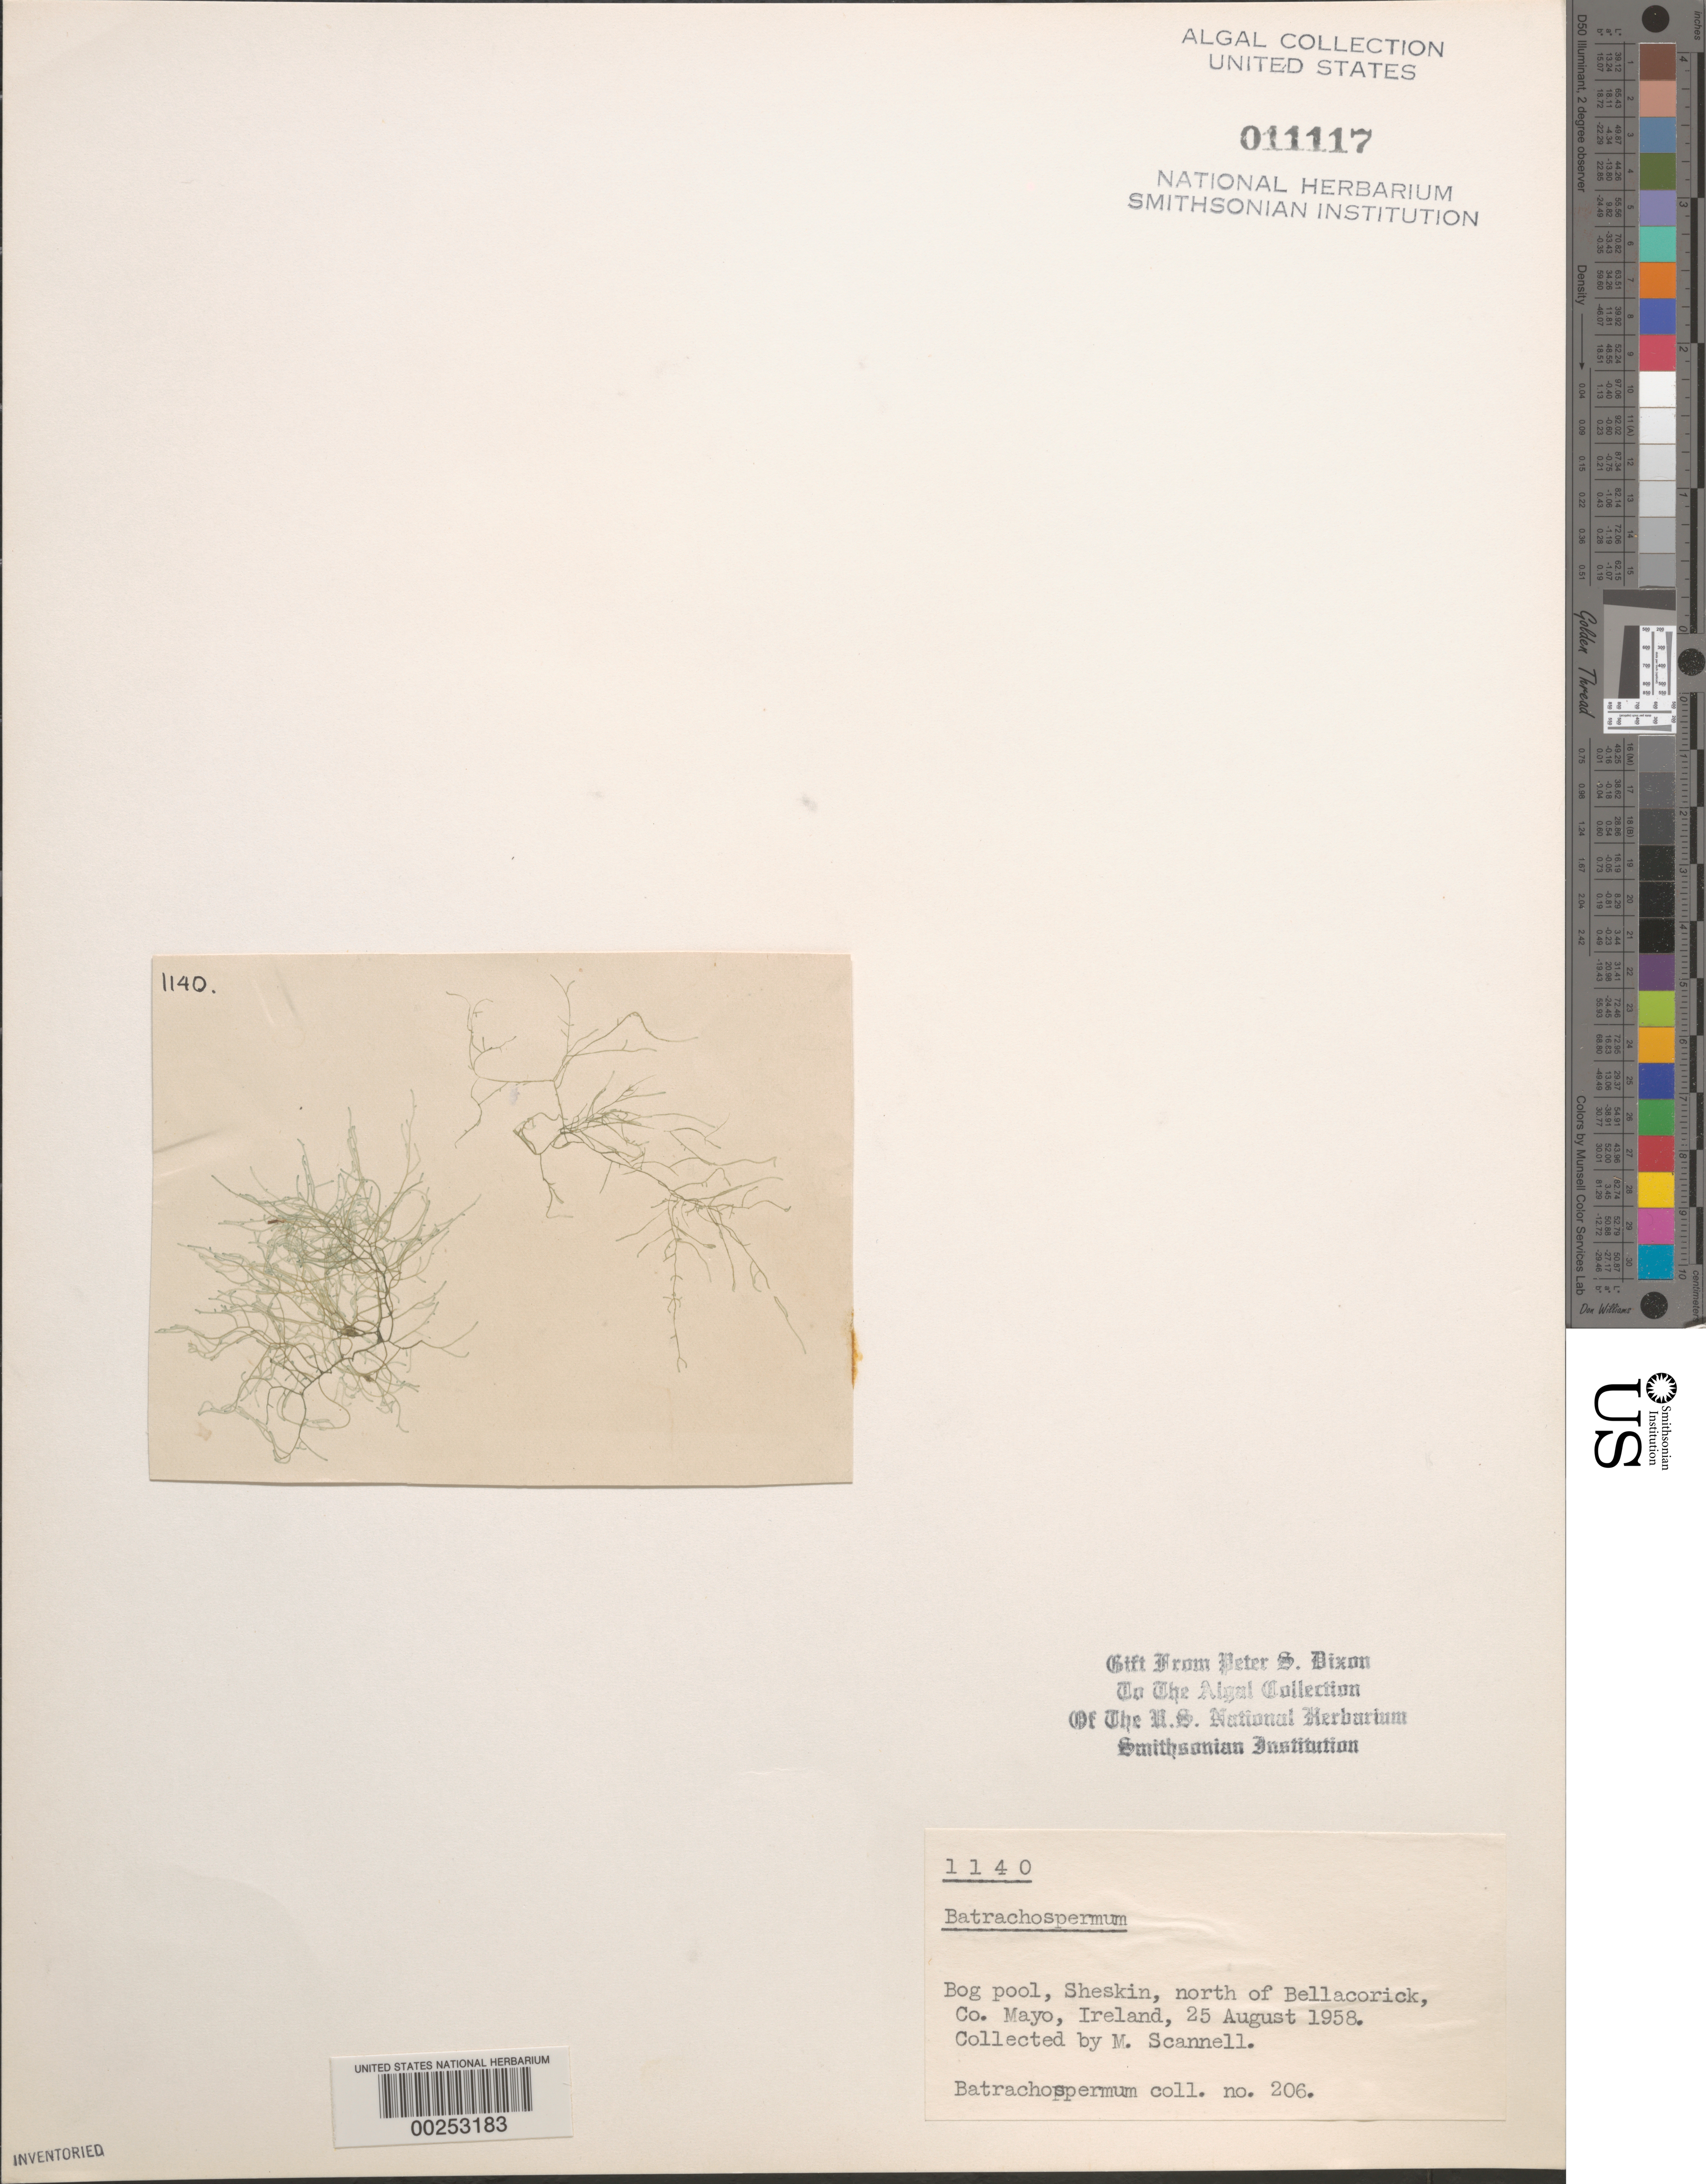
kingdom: Plantae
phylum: Rhodophyta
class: Florideophyceae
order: Batrachospermales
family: Batrachospermaceae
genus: Batrachospermum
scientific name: Batrachospermum sp.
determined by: Dixon, P. S.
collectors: P. S. Dixon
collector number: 206 & PSD 1140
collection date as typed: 25 Aug 1958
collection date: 1958-08-25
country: Ireland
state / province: Connaught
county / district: Mayo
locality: Sheskin, north of Bellacorick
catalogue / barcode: US 11117